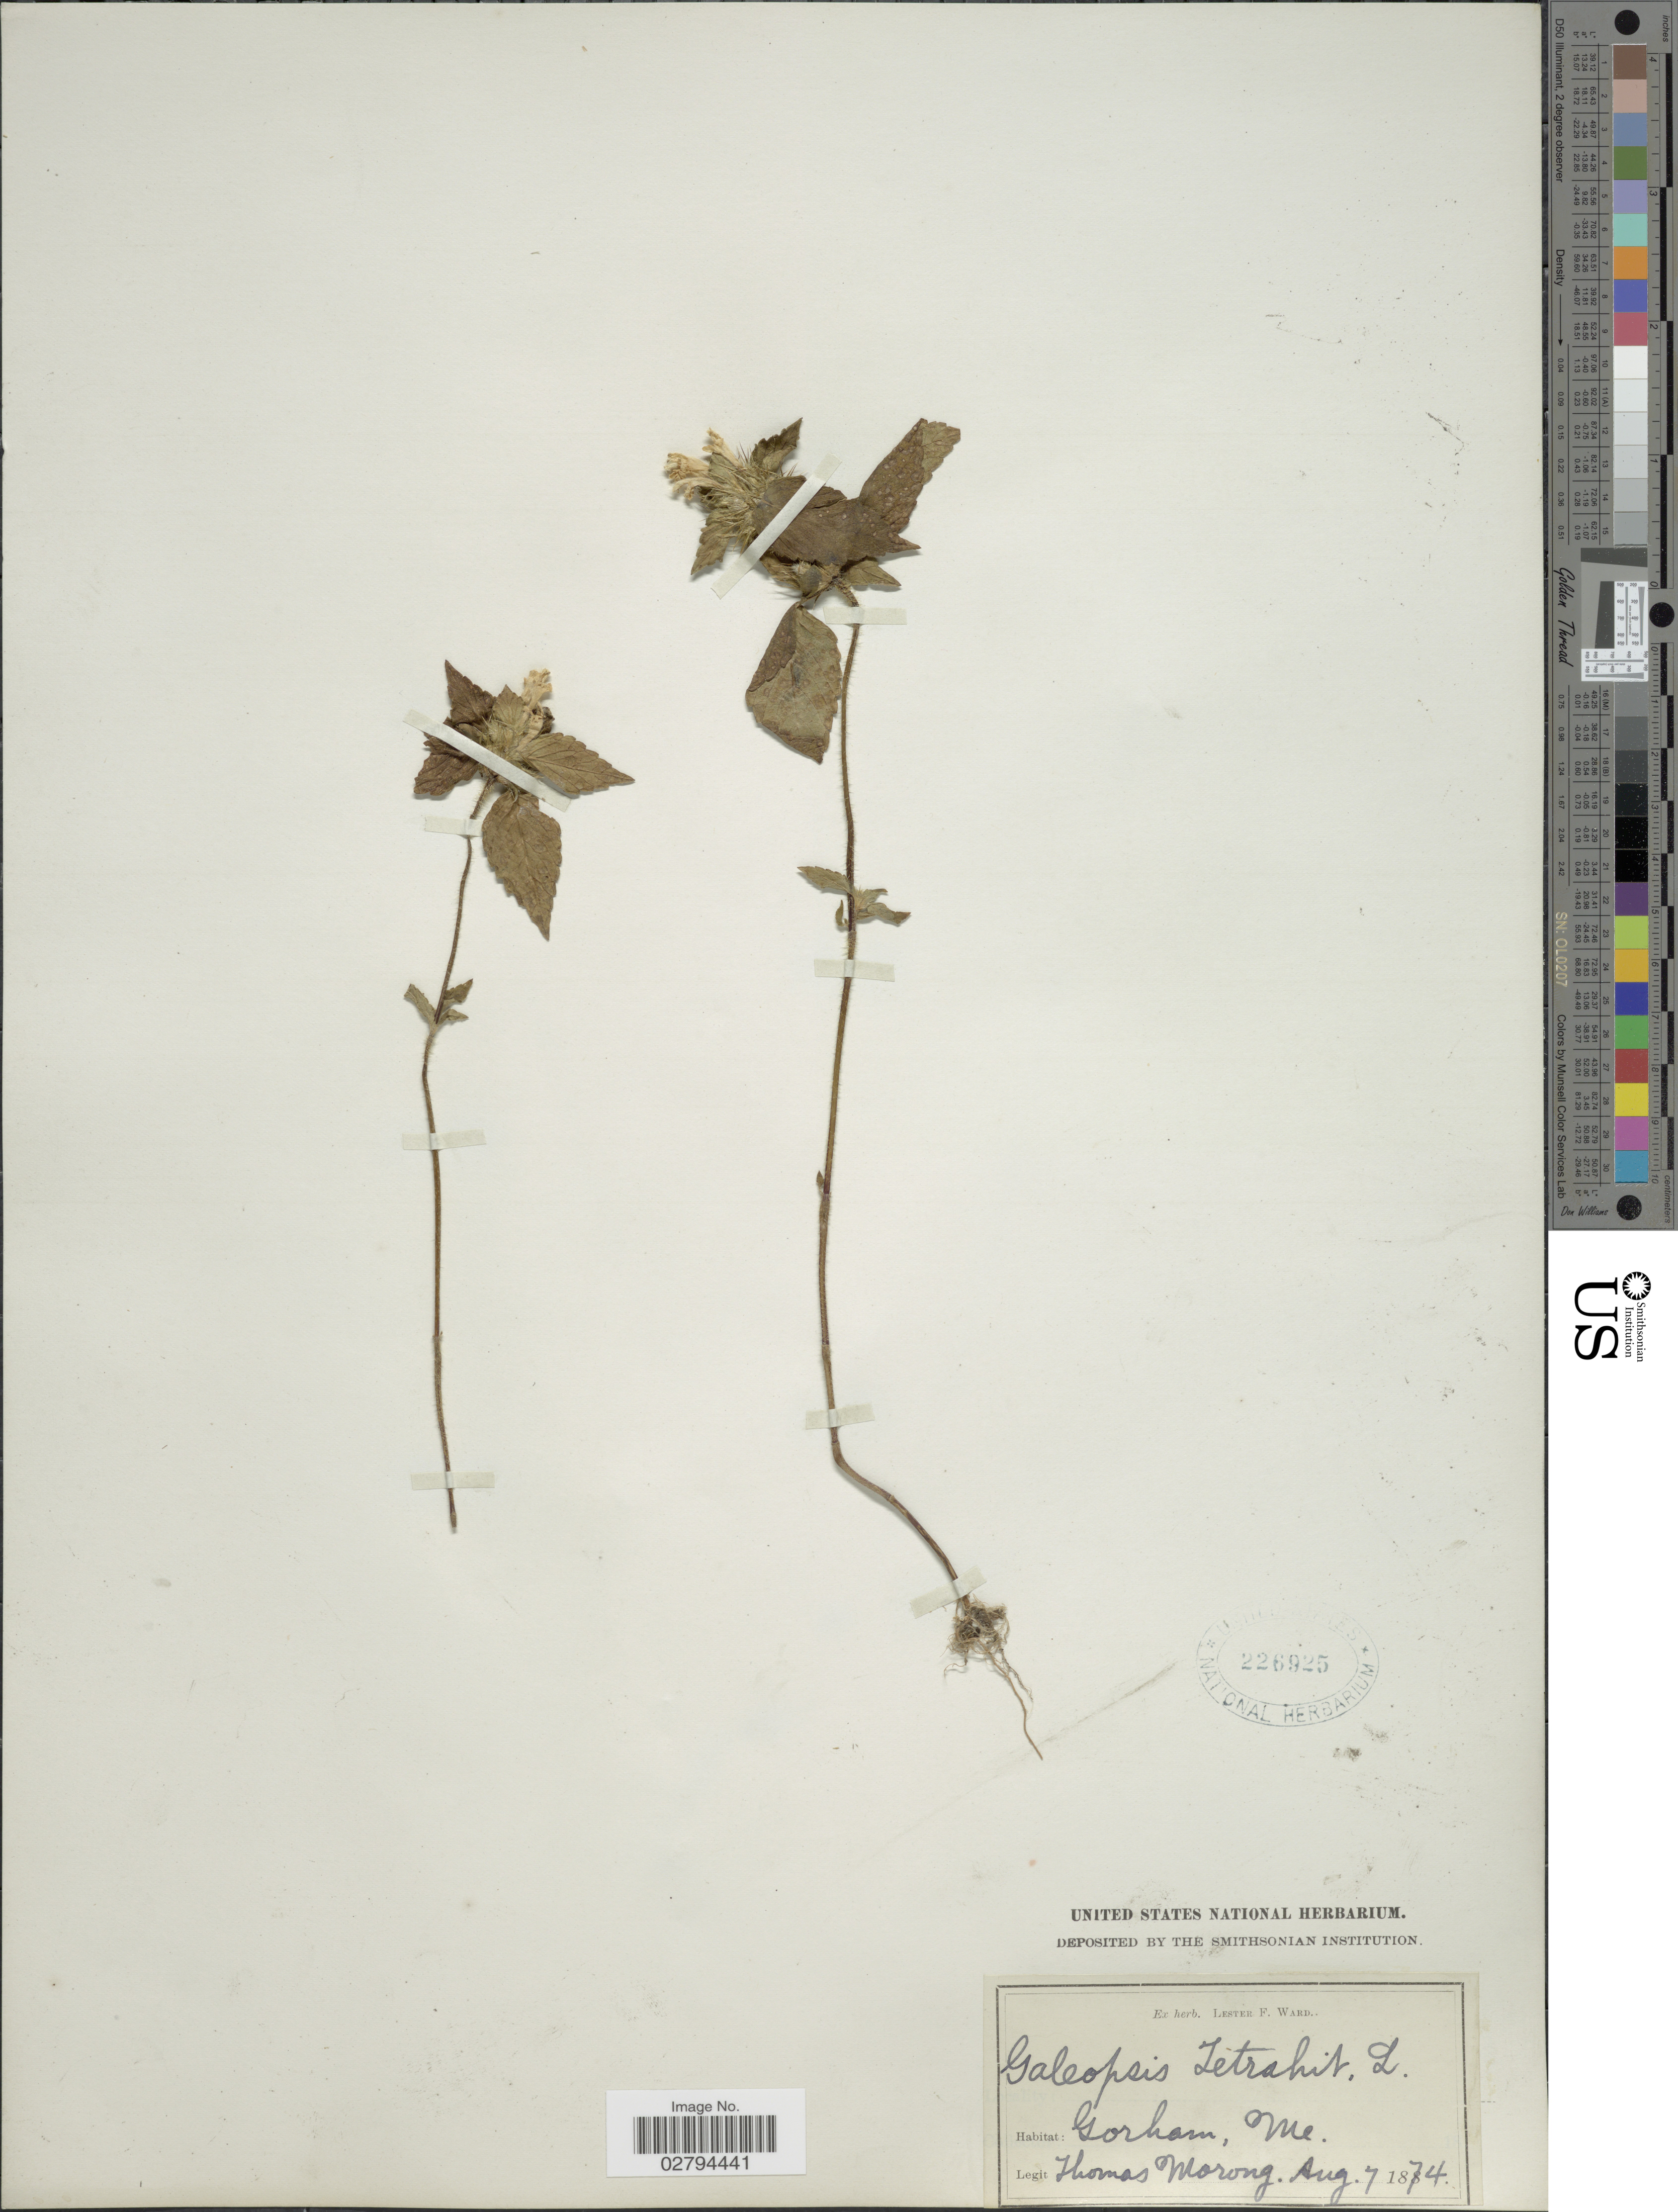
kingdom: Plantae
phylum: Tracheophyta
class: Magnoliopsida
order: Lamiales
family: Lamiaceae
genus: Galeopsis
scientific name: Galeopsis tetrahit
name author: L.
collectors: ex herb. T. Morong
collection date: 1874-08-07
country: United States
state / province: Maine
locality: Gorham.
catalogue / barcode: US 226925